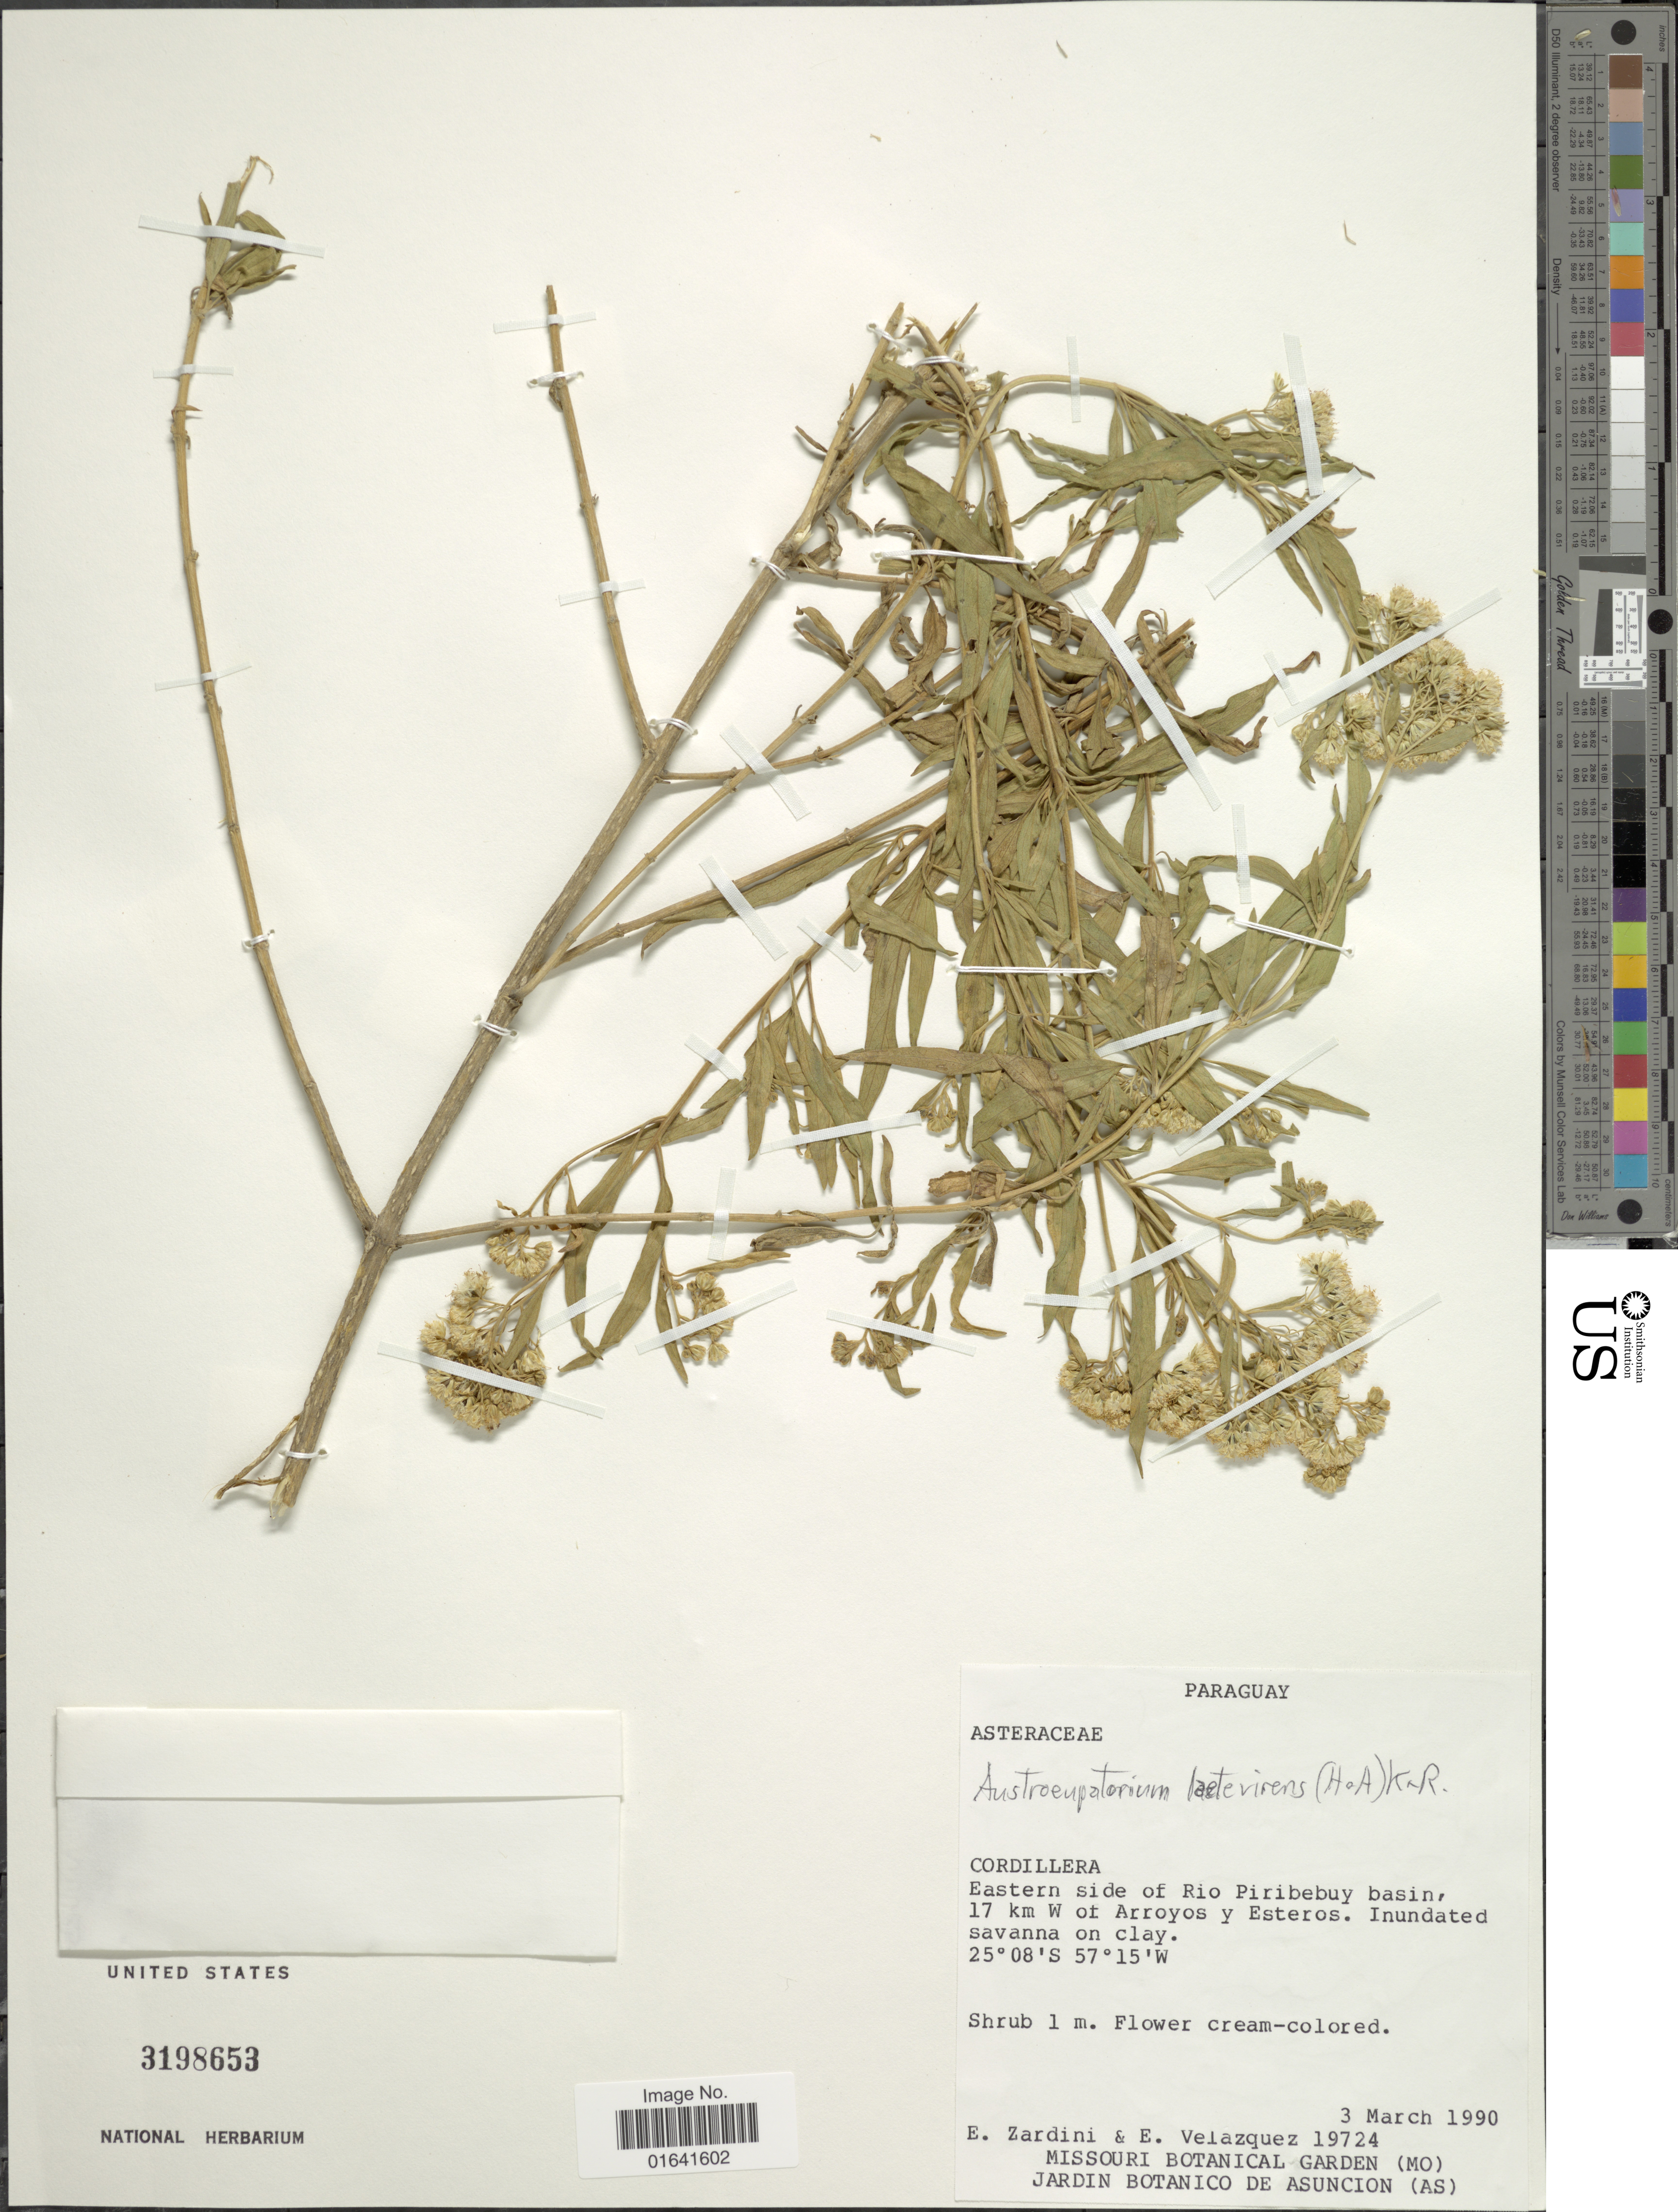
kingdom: Plantae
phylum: Tracheophyta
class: Magnoliopsida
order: Asterales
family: Asteraceae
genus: Hatschbachiella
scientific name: Hatschbachiella tweedieana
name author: (Hook. & Arn.) R.M. King & H. Rob.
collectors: E. M. Zardini & E. Velazquez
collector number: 19724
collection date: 1990-03-03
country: Paraguay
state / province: Cordillera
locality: Eastern side of Rio Piribebuy basin, 17 km W of Arroyos y Esteros. Inundated savanna om clay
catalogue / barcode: US 3198653